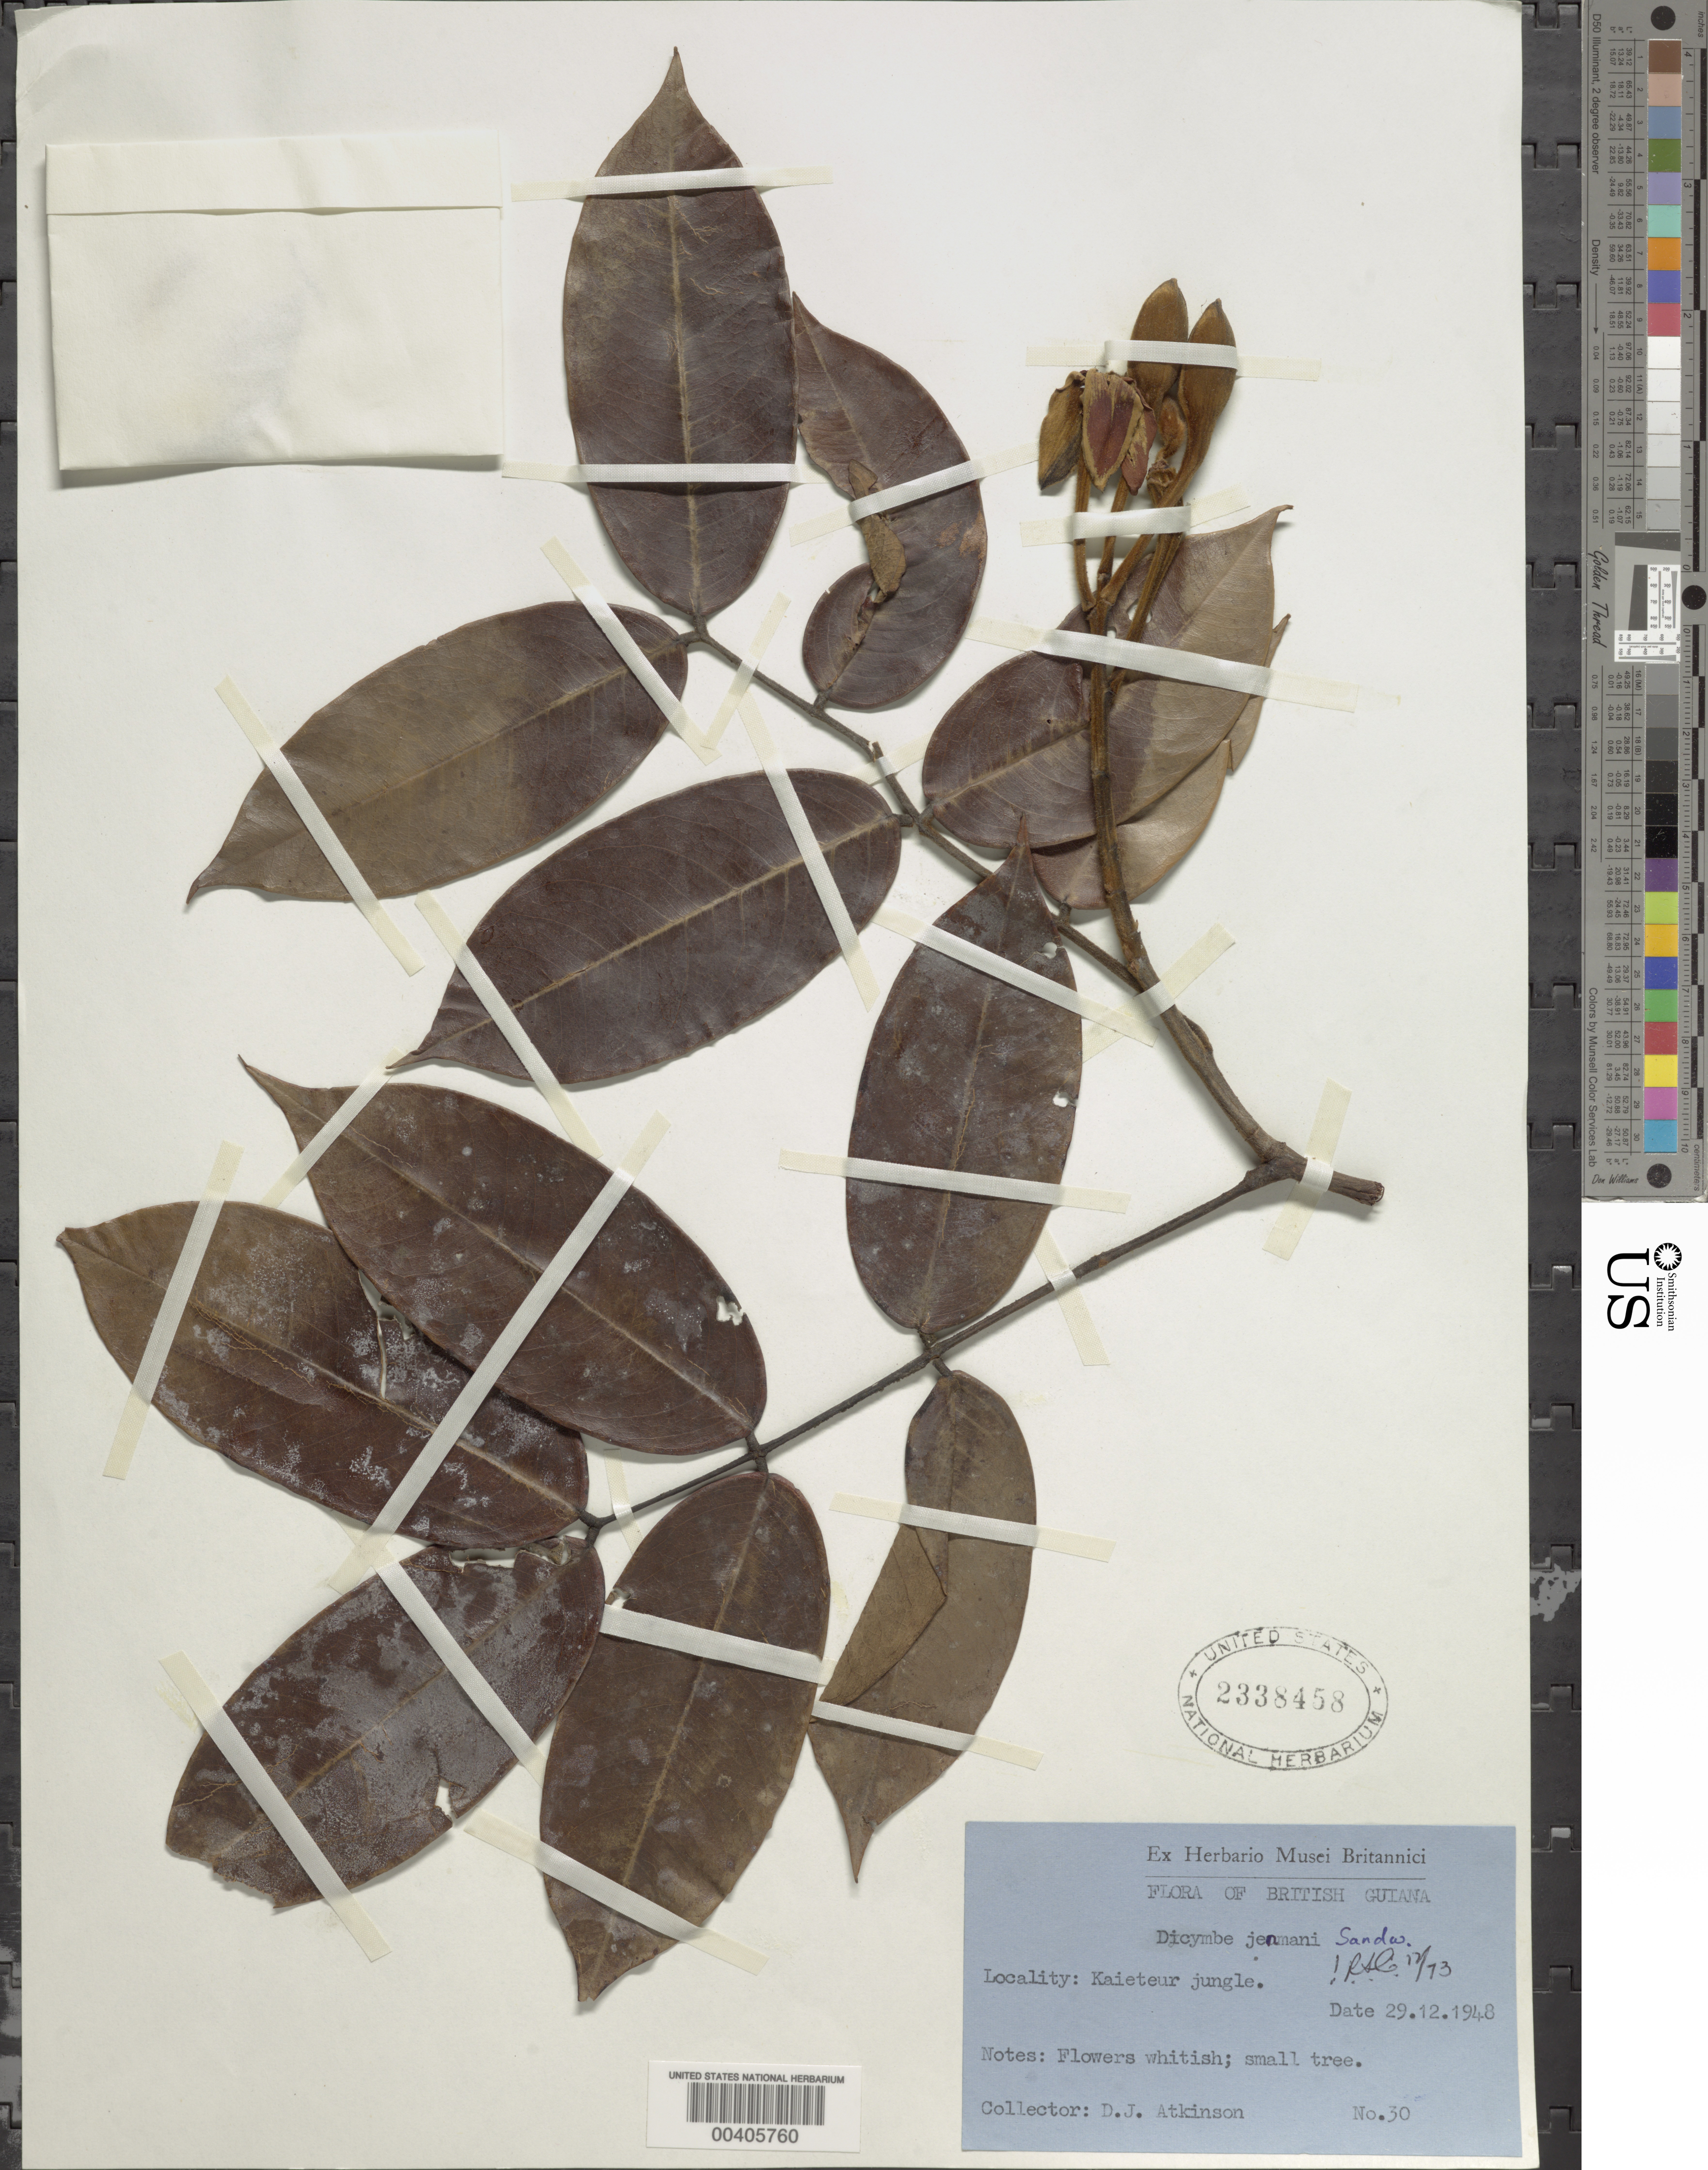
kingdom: Plantae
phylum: Tracheophyta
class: Magnoliopsida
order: Fabales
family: Fabaceae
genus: Dicymbe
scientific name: Dicymbe jenmanii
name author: Sandwith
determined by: Cowan, R. S.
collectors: D. Atkinson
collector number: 30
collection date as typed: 29 Dec 1948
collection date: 1948-12-29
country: Guyana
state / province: Potaro-Siparuni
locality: Kaietuer jungle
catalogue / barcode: US 2338458